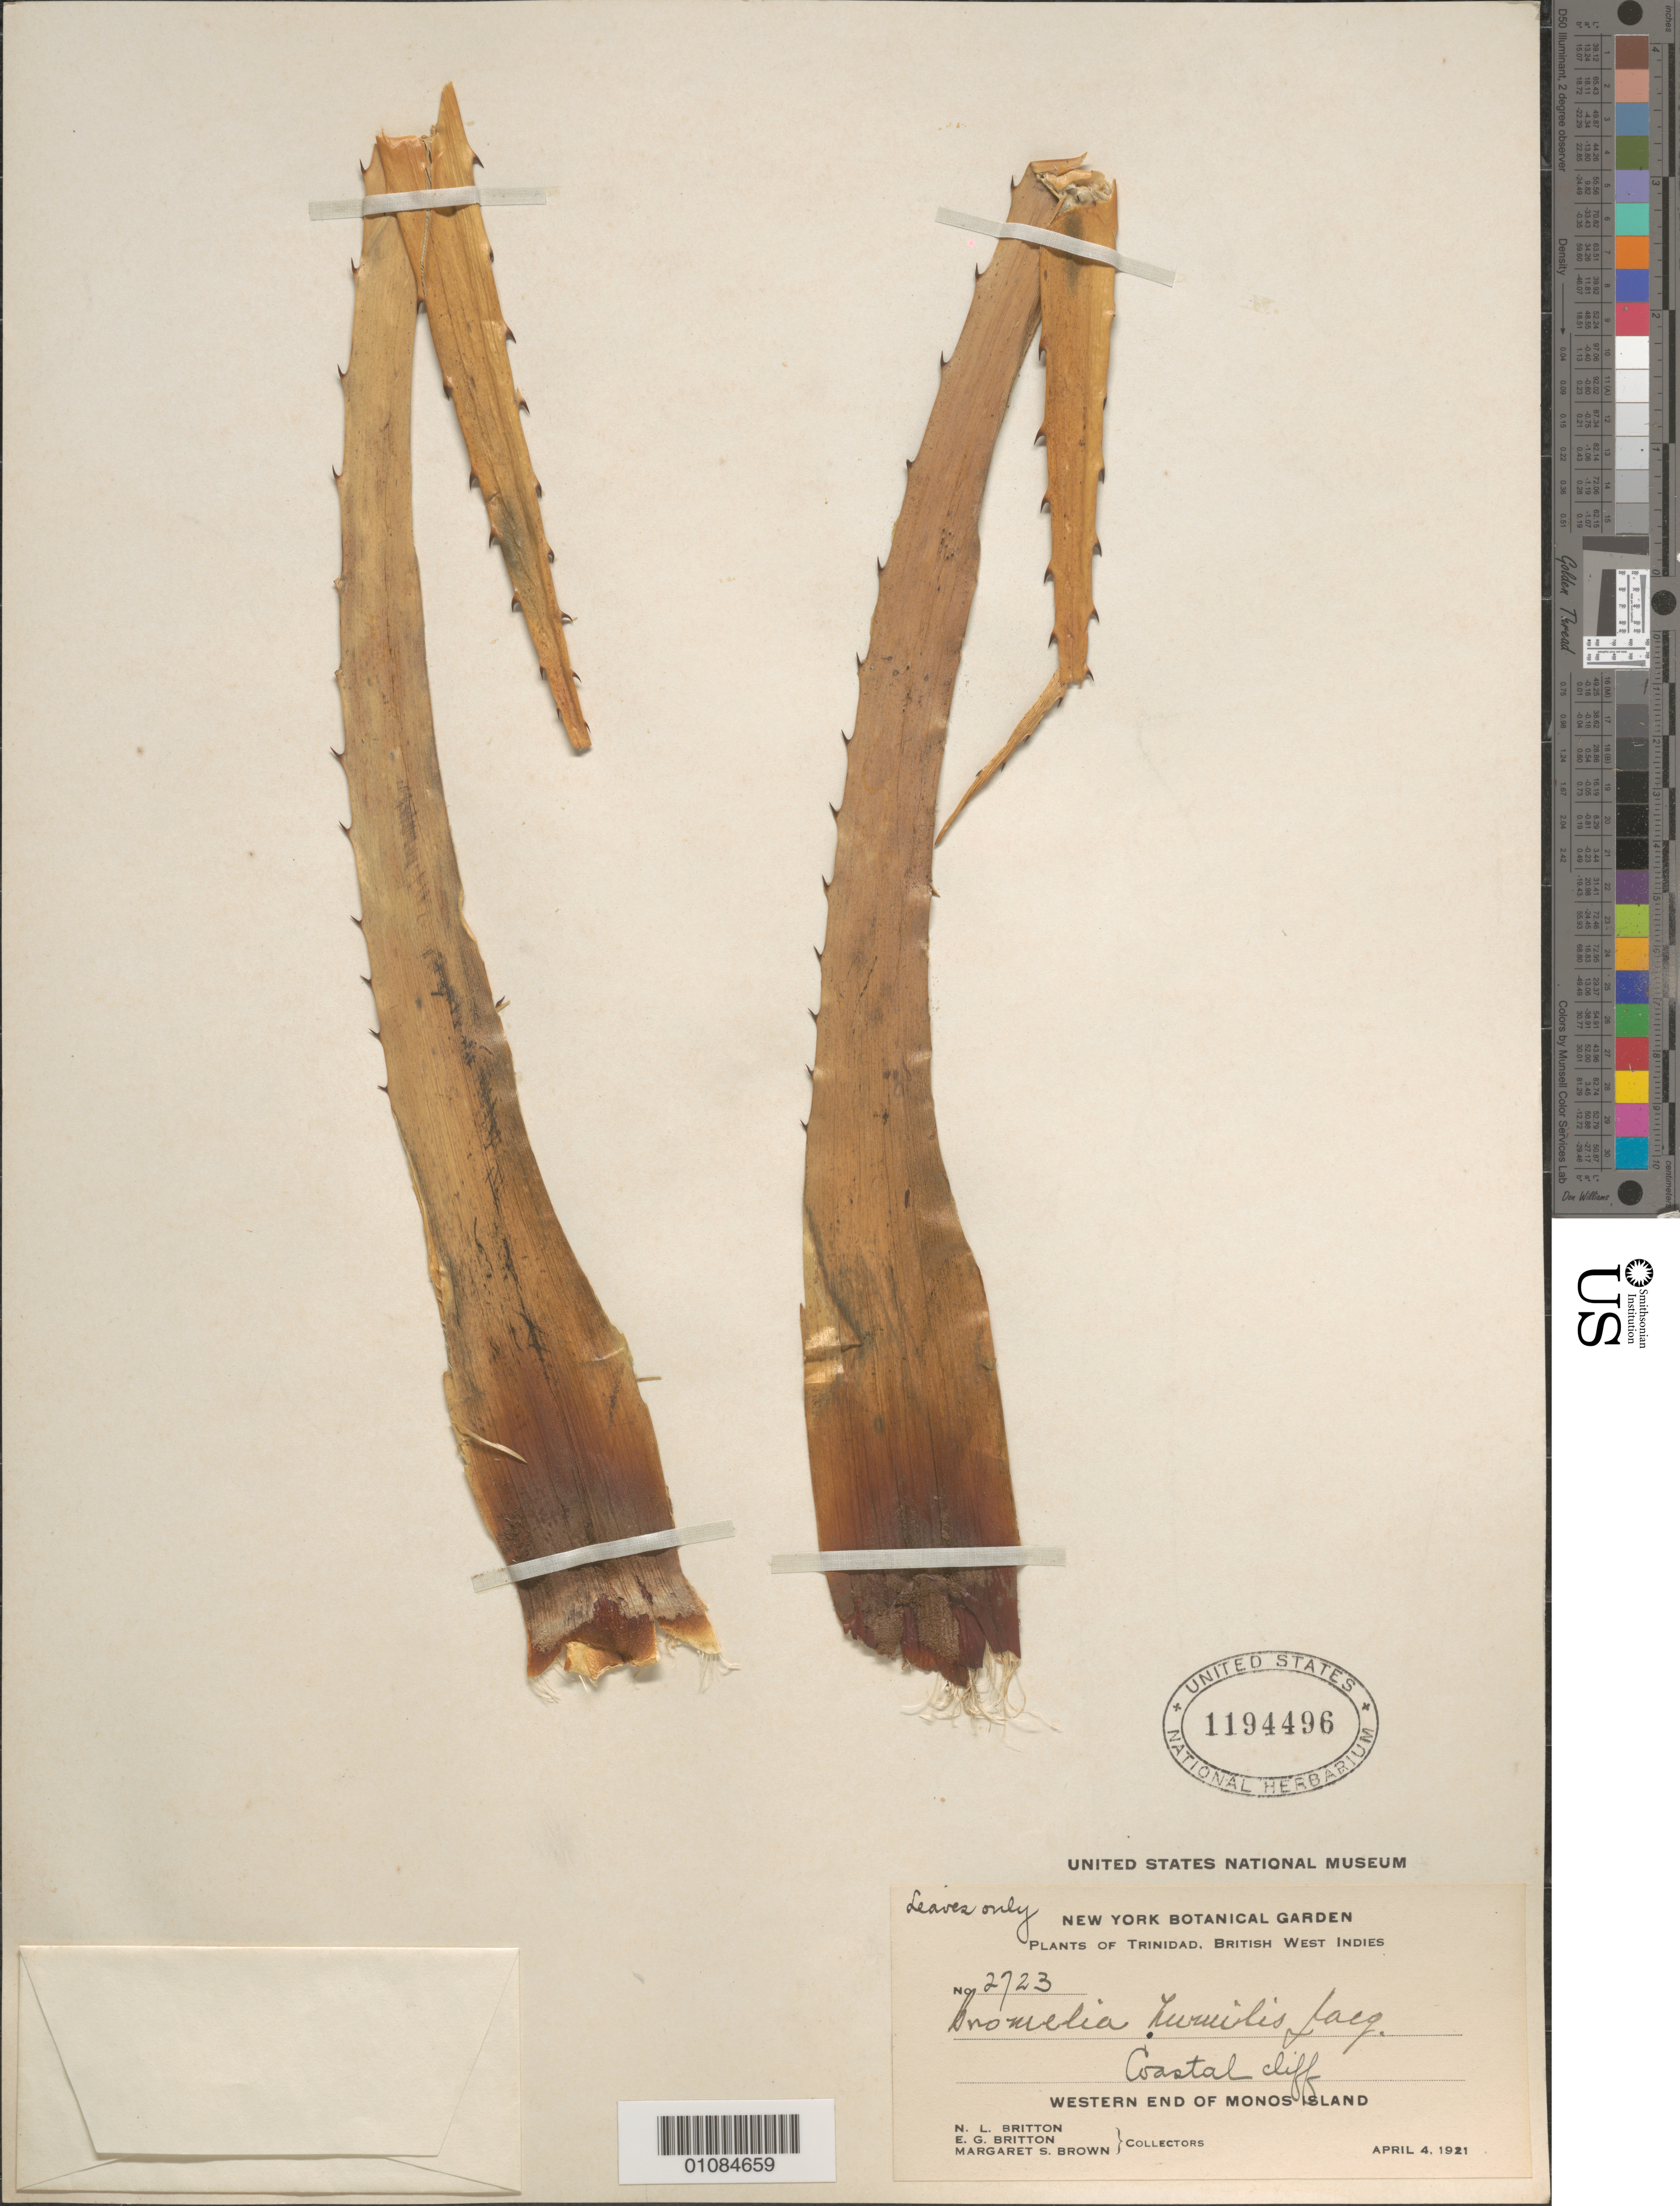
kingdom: Plantae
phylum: Tracheophyta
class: Liliopsida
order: Poales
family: Bromeliaceae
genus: Bromelia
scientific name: Bromelia humilis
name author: Jacq.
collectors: N. Britton, E. G. Britton & M. S. Brown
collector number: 2723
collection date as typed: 04 Apr 1921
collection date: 1921-04-04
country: Trinidad and Tobago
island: Trinidad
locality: Western end of Monos Island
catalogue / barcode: US 1194496